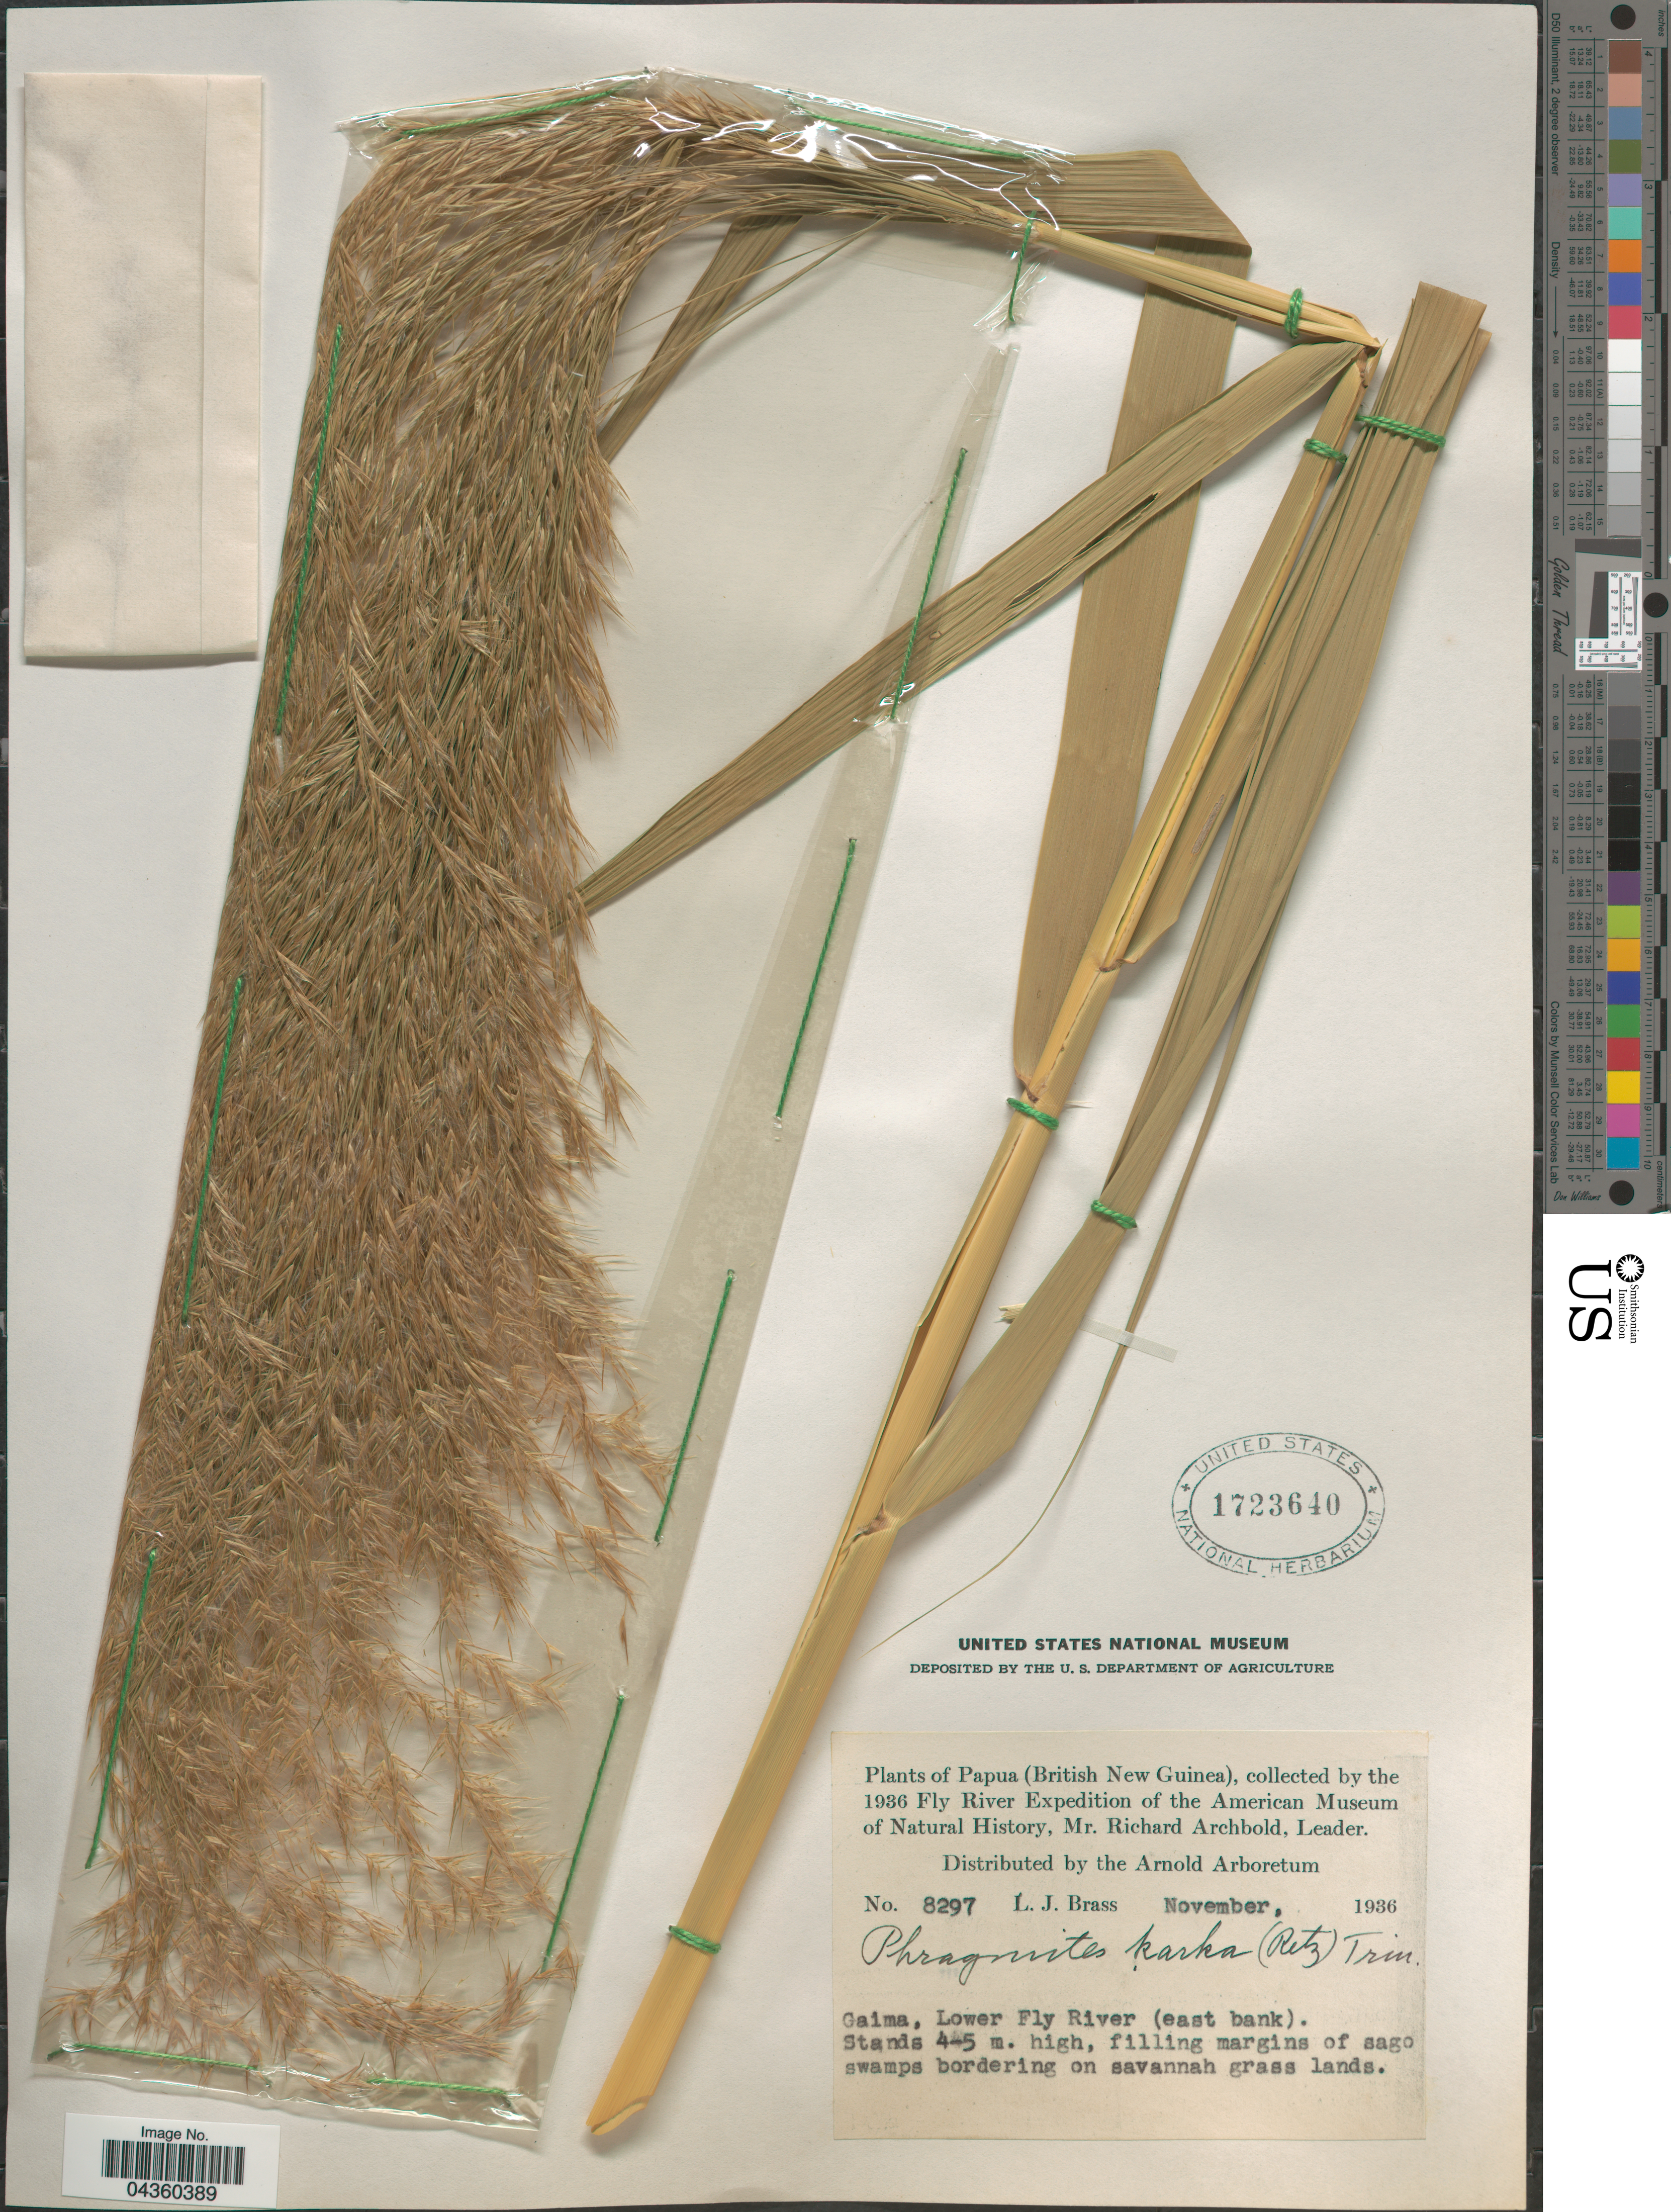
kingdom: Plantae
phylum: Tracheophyta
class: Liliopsida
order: Poales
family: Poaceae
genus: Phragmites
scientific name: Phragmites karka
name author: (Retz.) Trin. ex Steud.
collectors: L. J. Brass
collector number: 8297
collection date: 1936-11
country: Papua New Guinea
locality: Papua (British New Guinea). The 1936 Fly River Expedition. Gaima, Lower Fly River (east bank).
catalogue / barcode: US 1723640